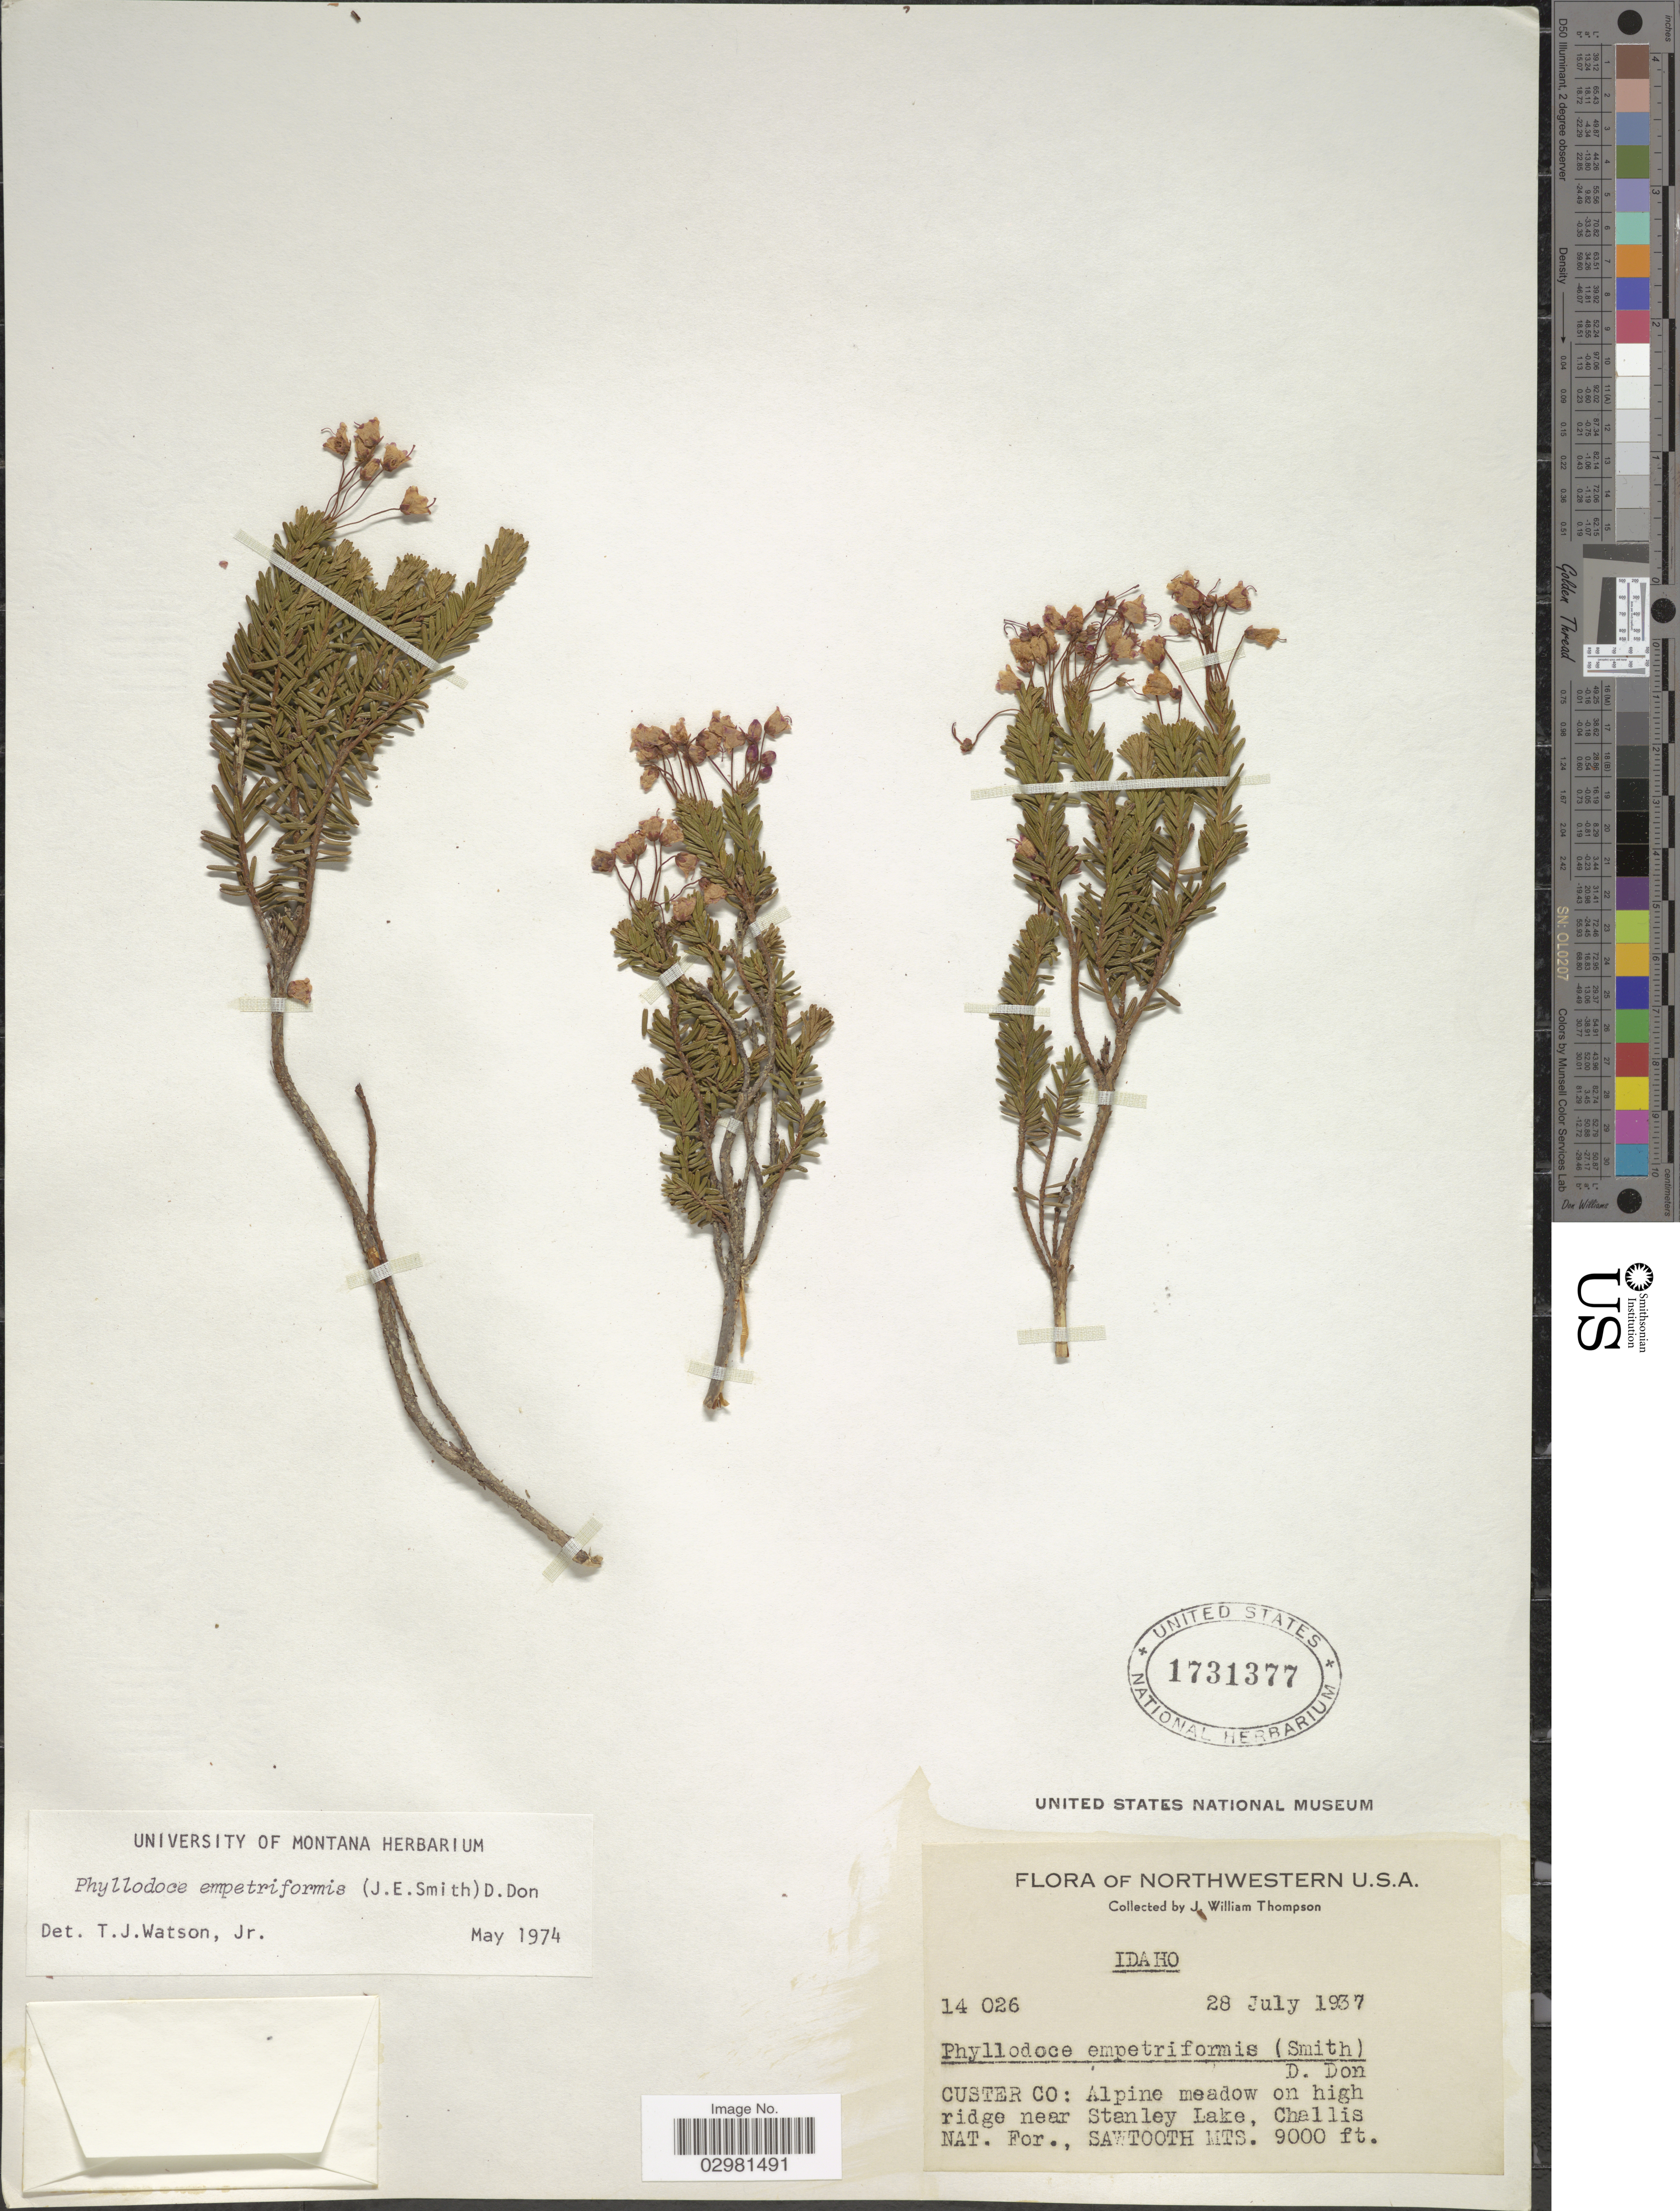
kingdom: Plantae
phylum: Tracheophyta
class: Magnoliopsida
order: Ericales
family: Ericaceae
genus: Phyllodoce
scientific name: Phyllodoce empetiformis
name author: (Small) D. Don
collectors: J. W. Thompson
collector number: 14026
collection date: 1937-07-28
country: United States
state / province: Idaho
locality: Northwestern U.S.A., Custer Co: Alpine meadow on high ridge near Stanley Lake, Challis Nat. For., Sawtooth Mts.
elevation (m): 2743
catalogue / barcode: US 1731377